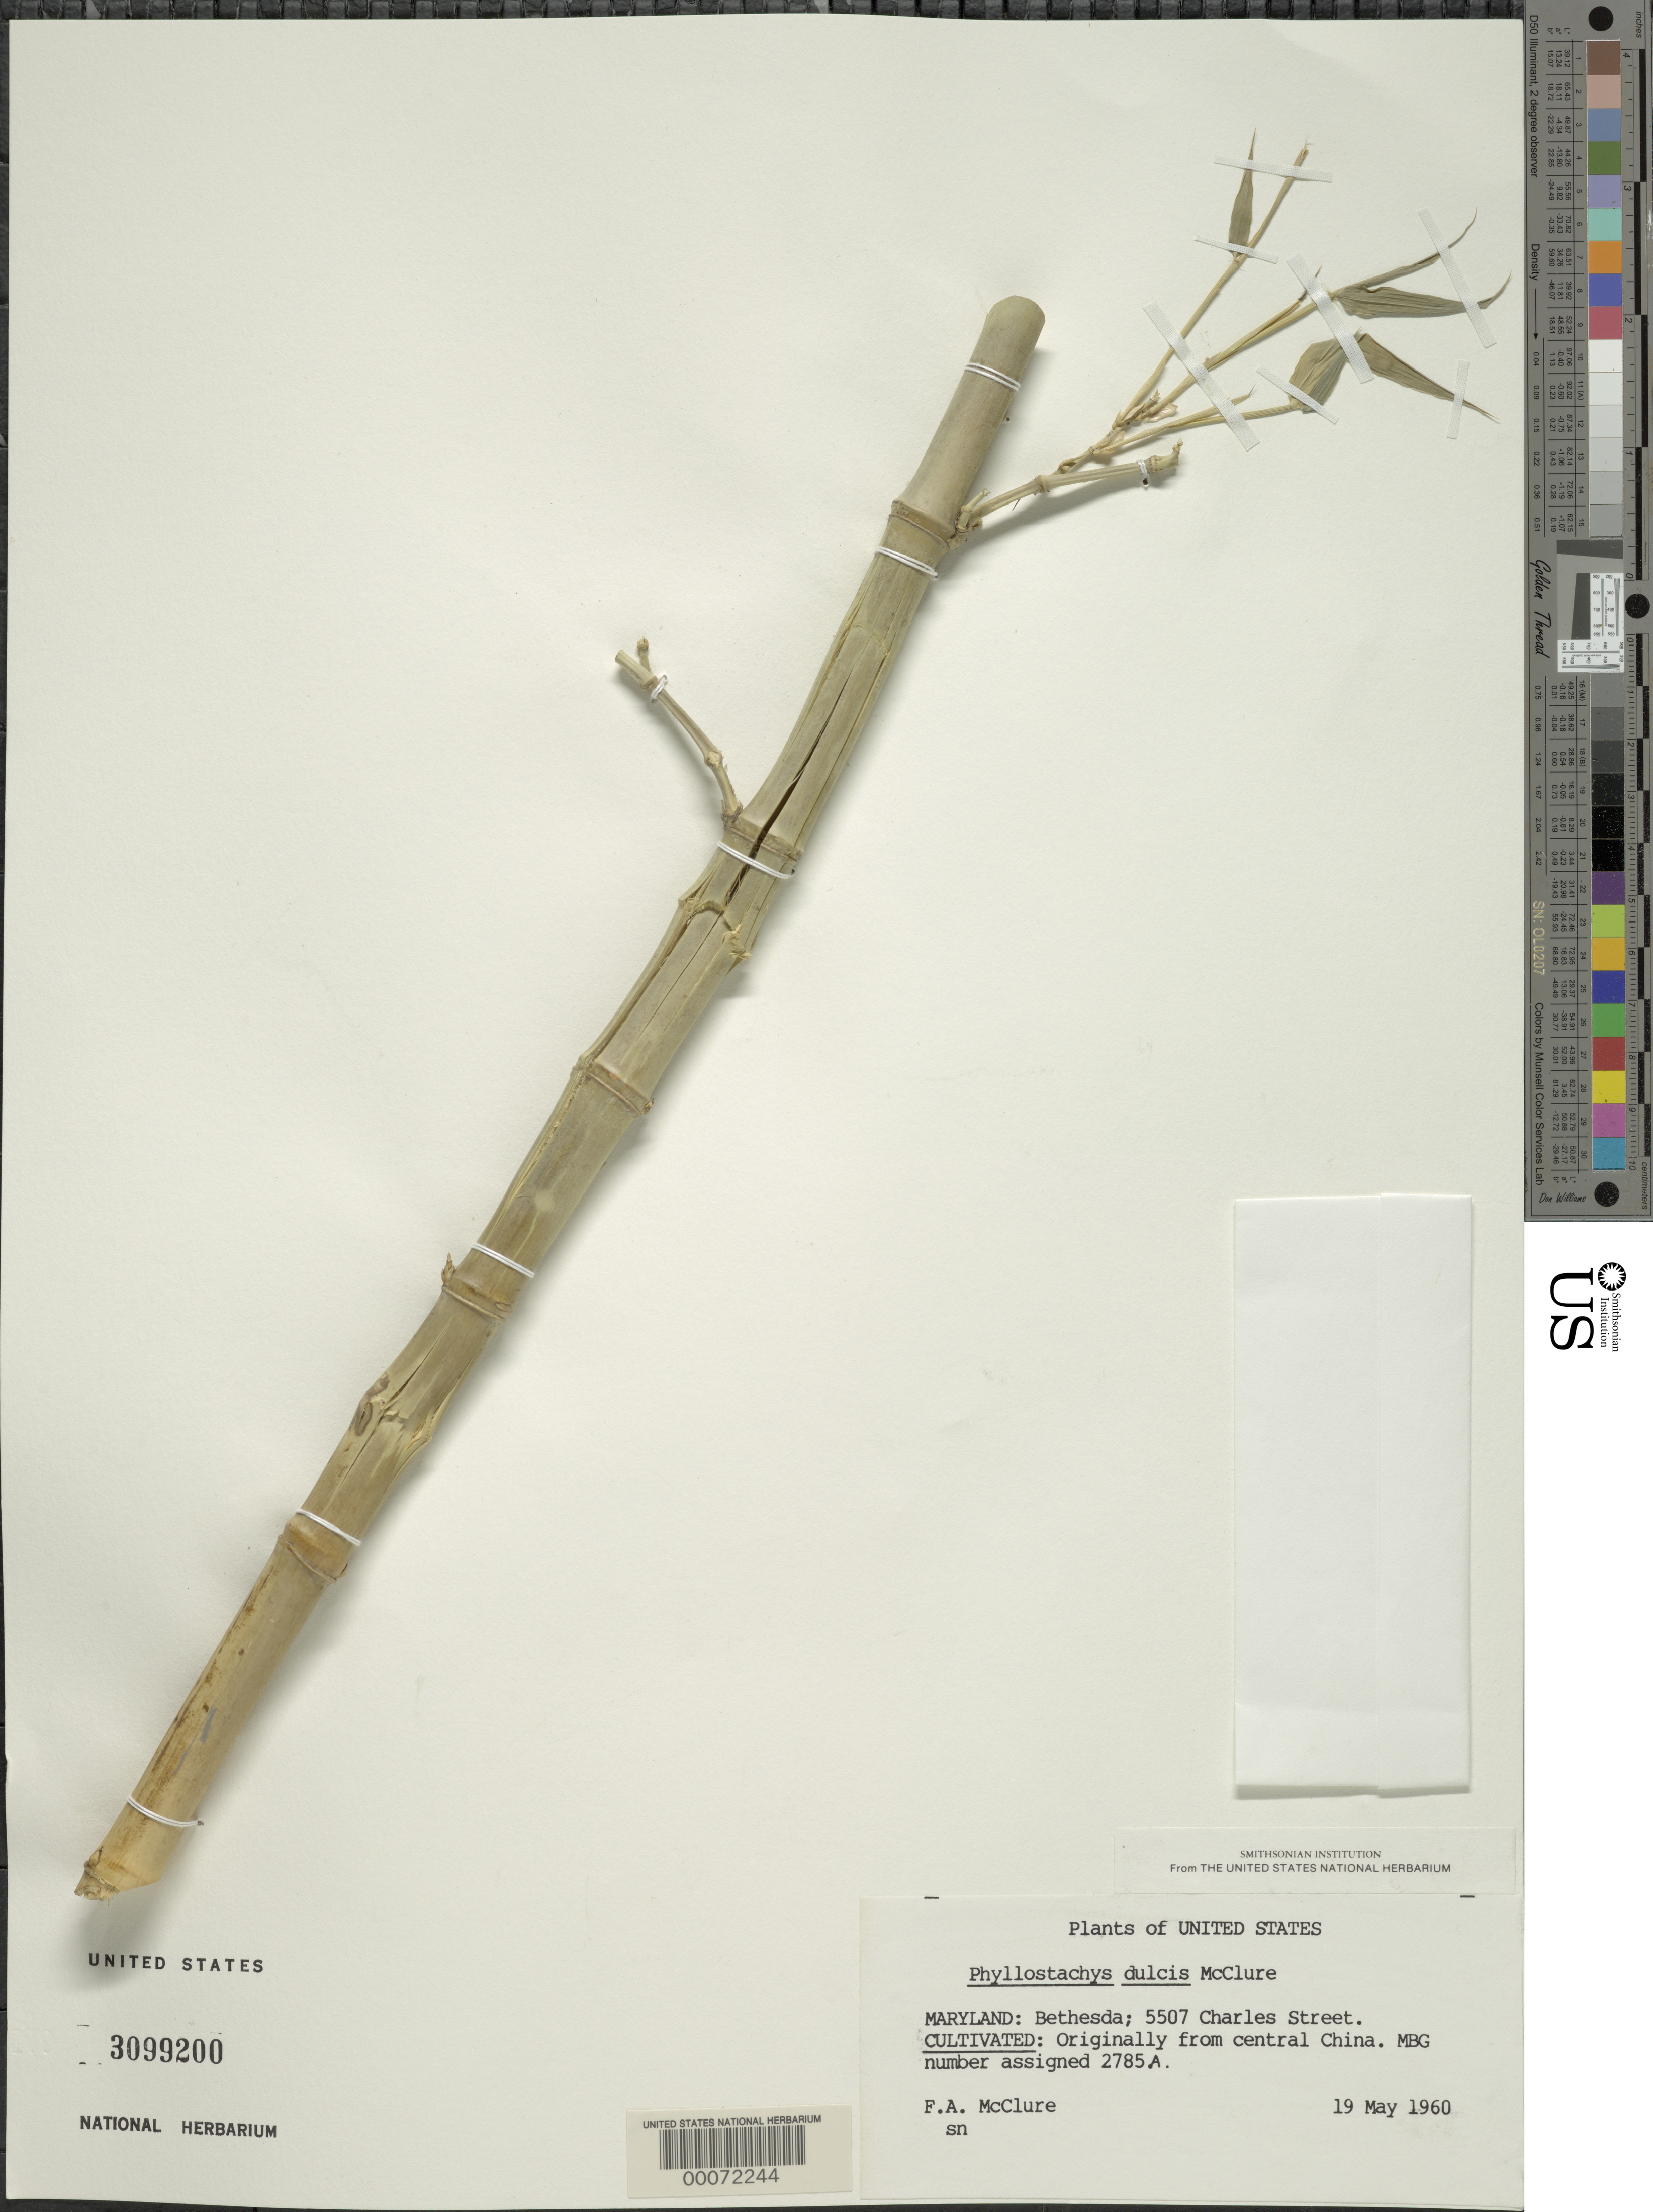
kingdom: Plantae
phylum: Tracheophyta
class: Liliopsida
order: Poales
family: Poaceae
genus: Phyllostachys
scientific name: Phyllostachys dulcis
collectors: F. A. McClure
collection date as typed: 19 May 1961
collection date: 1961-05-19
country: United States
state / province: Maryland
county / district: Montgomery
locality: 5507 Charles Street, Bethesda (McClure's garden)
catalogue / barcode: US 3099200